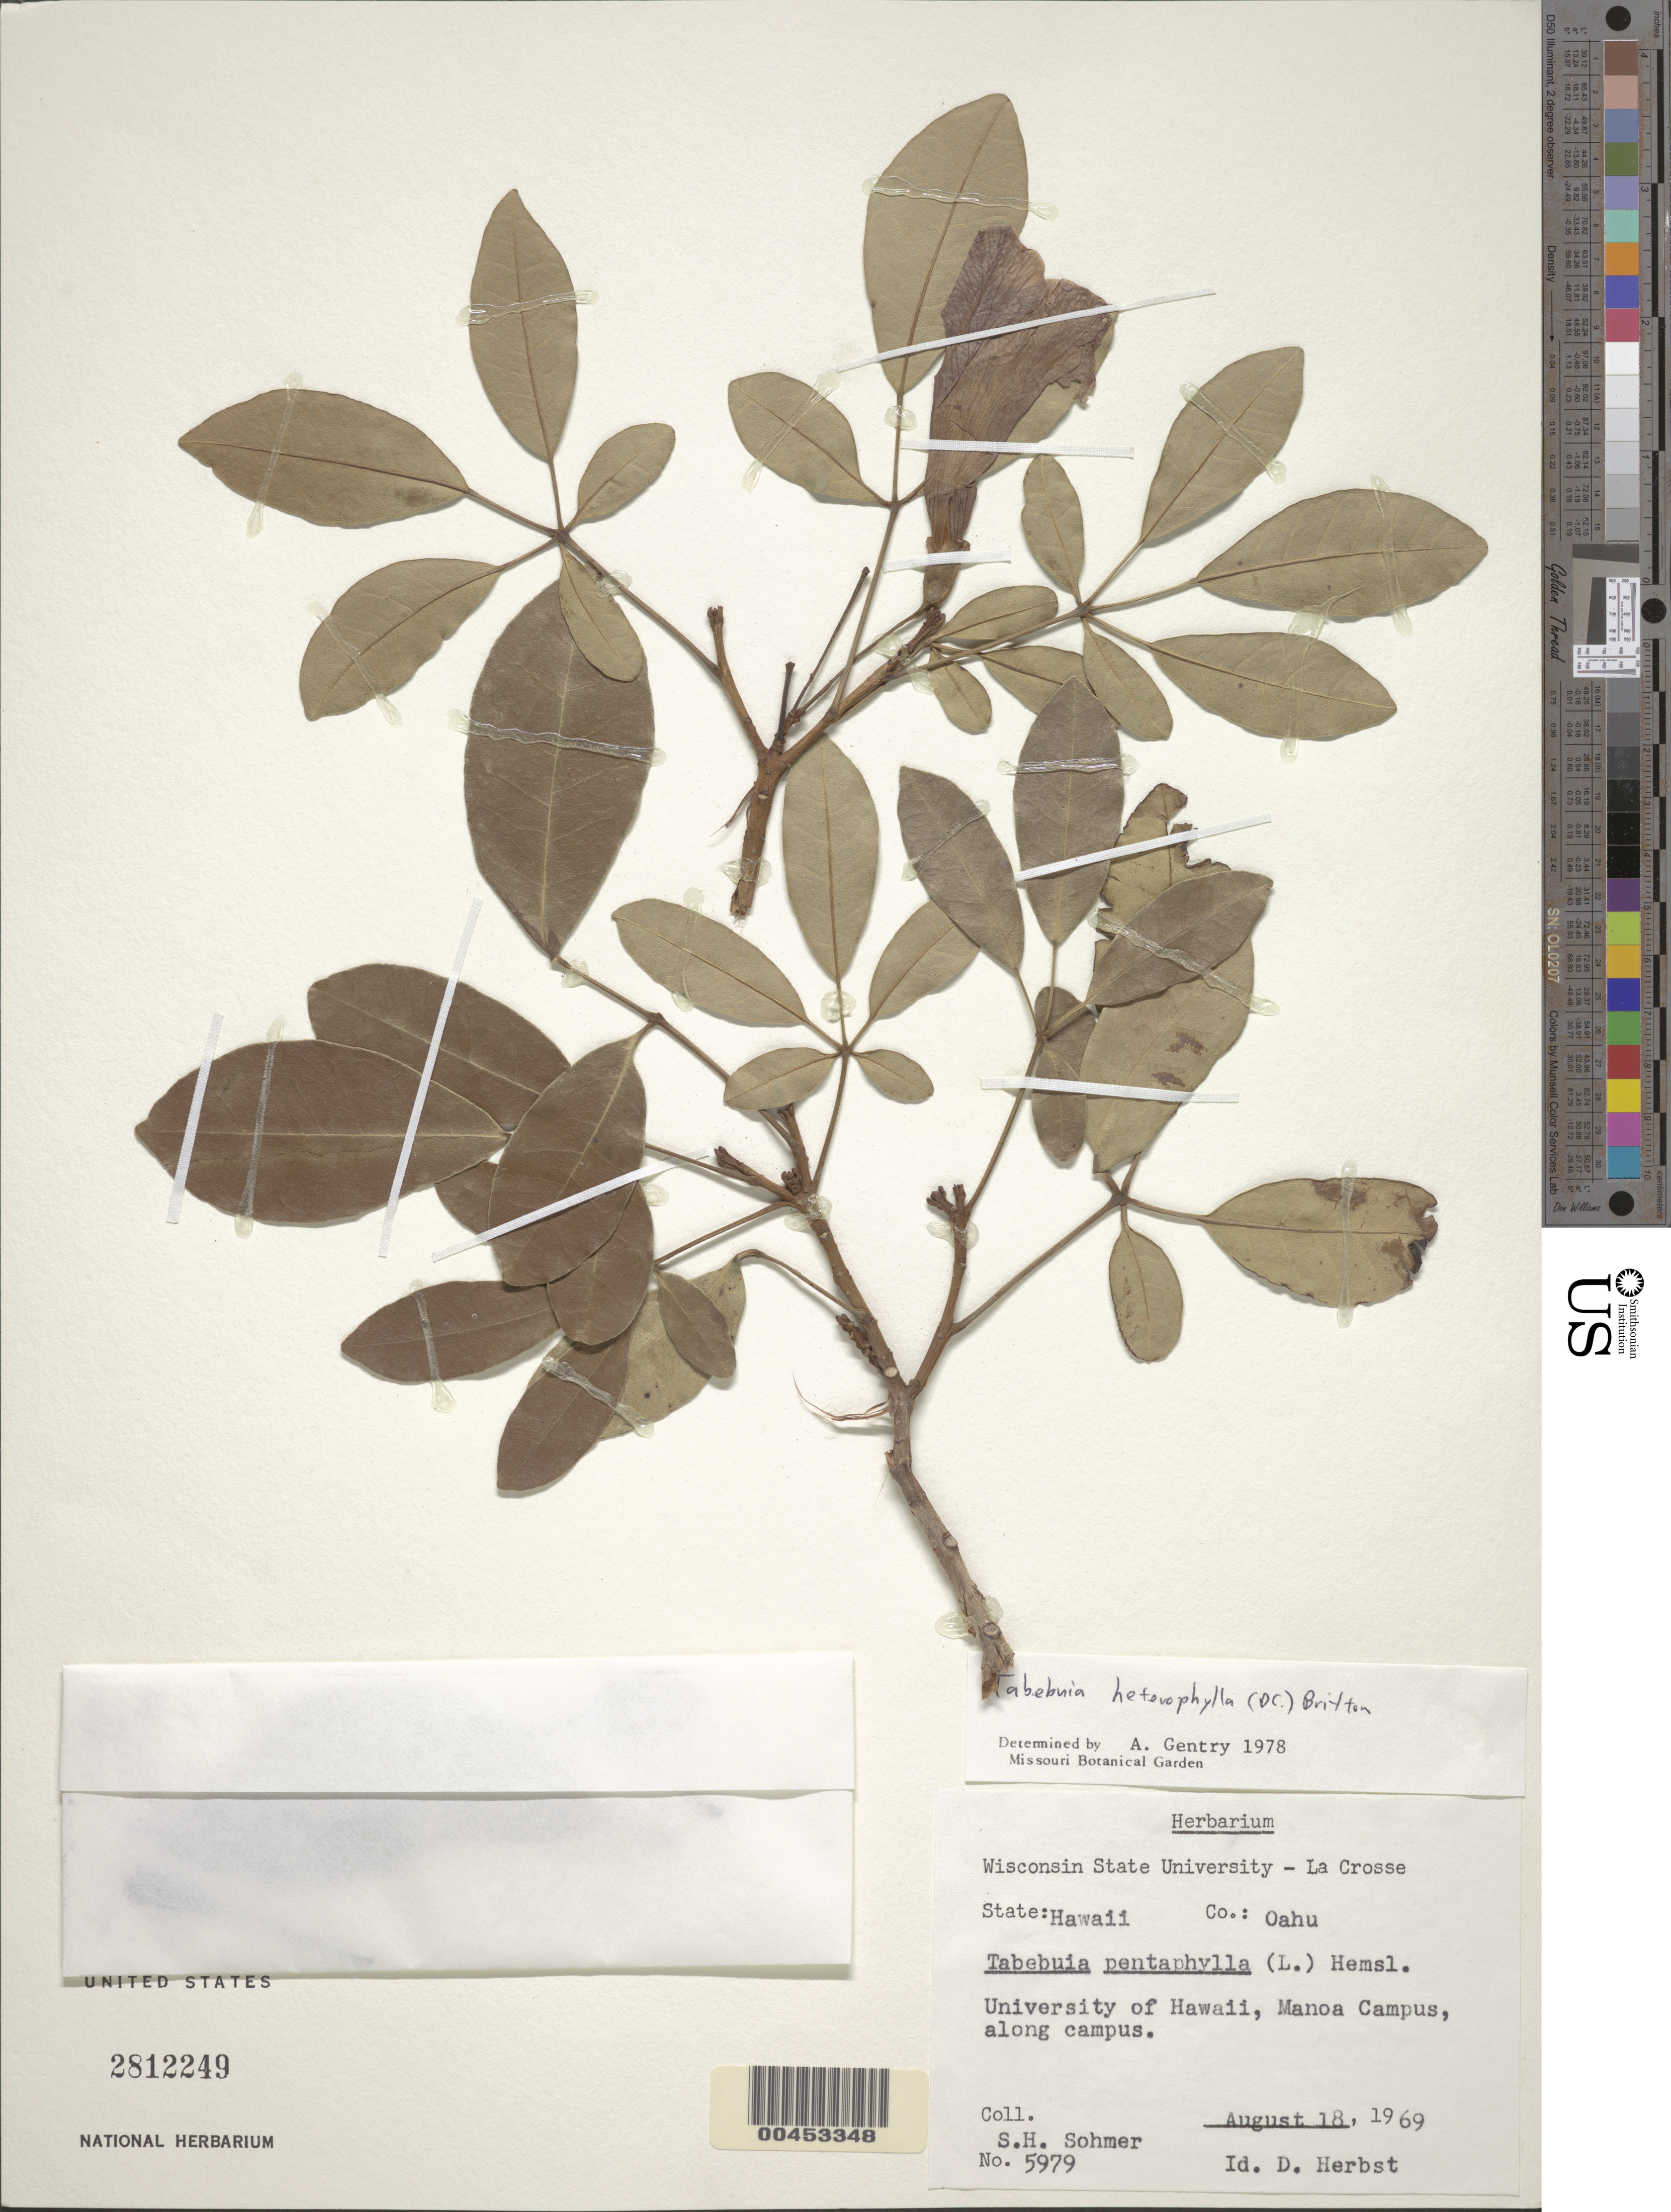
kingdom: Plantae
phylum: Tracheophyta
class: Magnoliopsida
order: Lamiales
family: Bignoniaceae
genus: Tabebuia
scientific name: Tabebuia heterophylla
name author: (DC.) Britton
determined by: Gentry, A. H.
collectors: S. H. Sohmer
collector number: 5979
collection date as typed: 18 Aug 1969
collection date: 1969-08-18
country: United States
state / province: Hawaii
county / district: Honolulu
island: Oahu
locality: University of Hawaii, Manoa Campus, along campus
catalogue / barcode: US 2812249